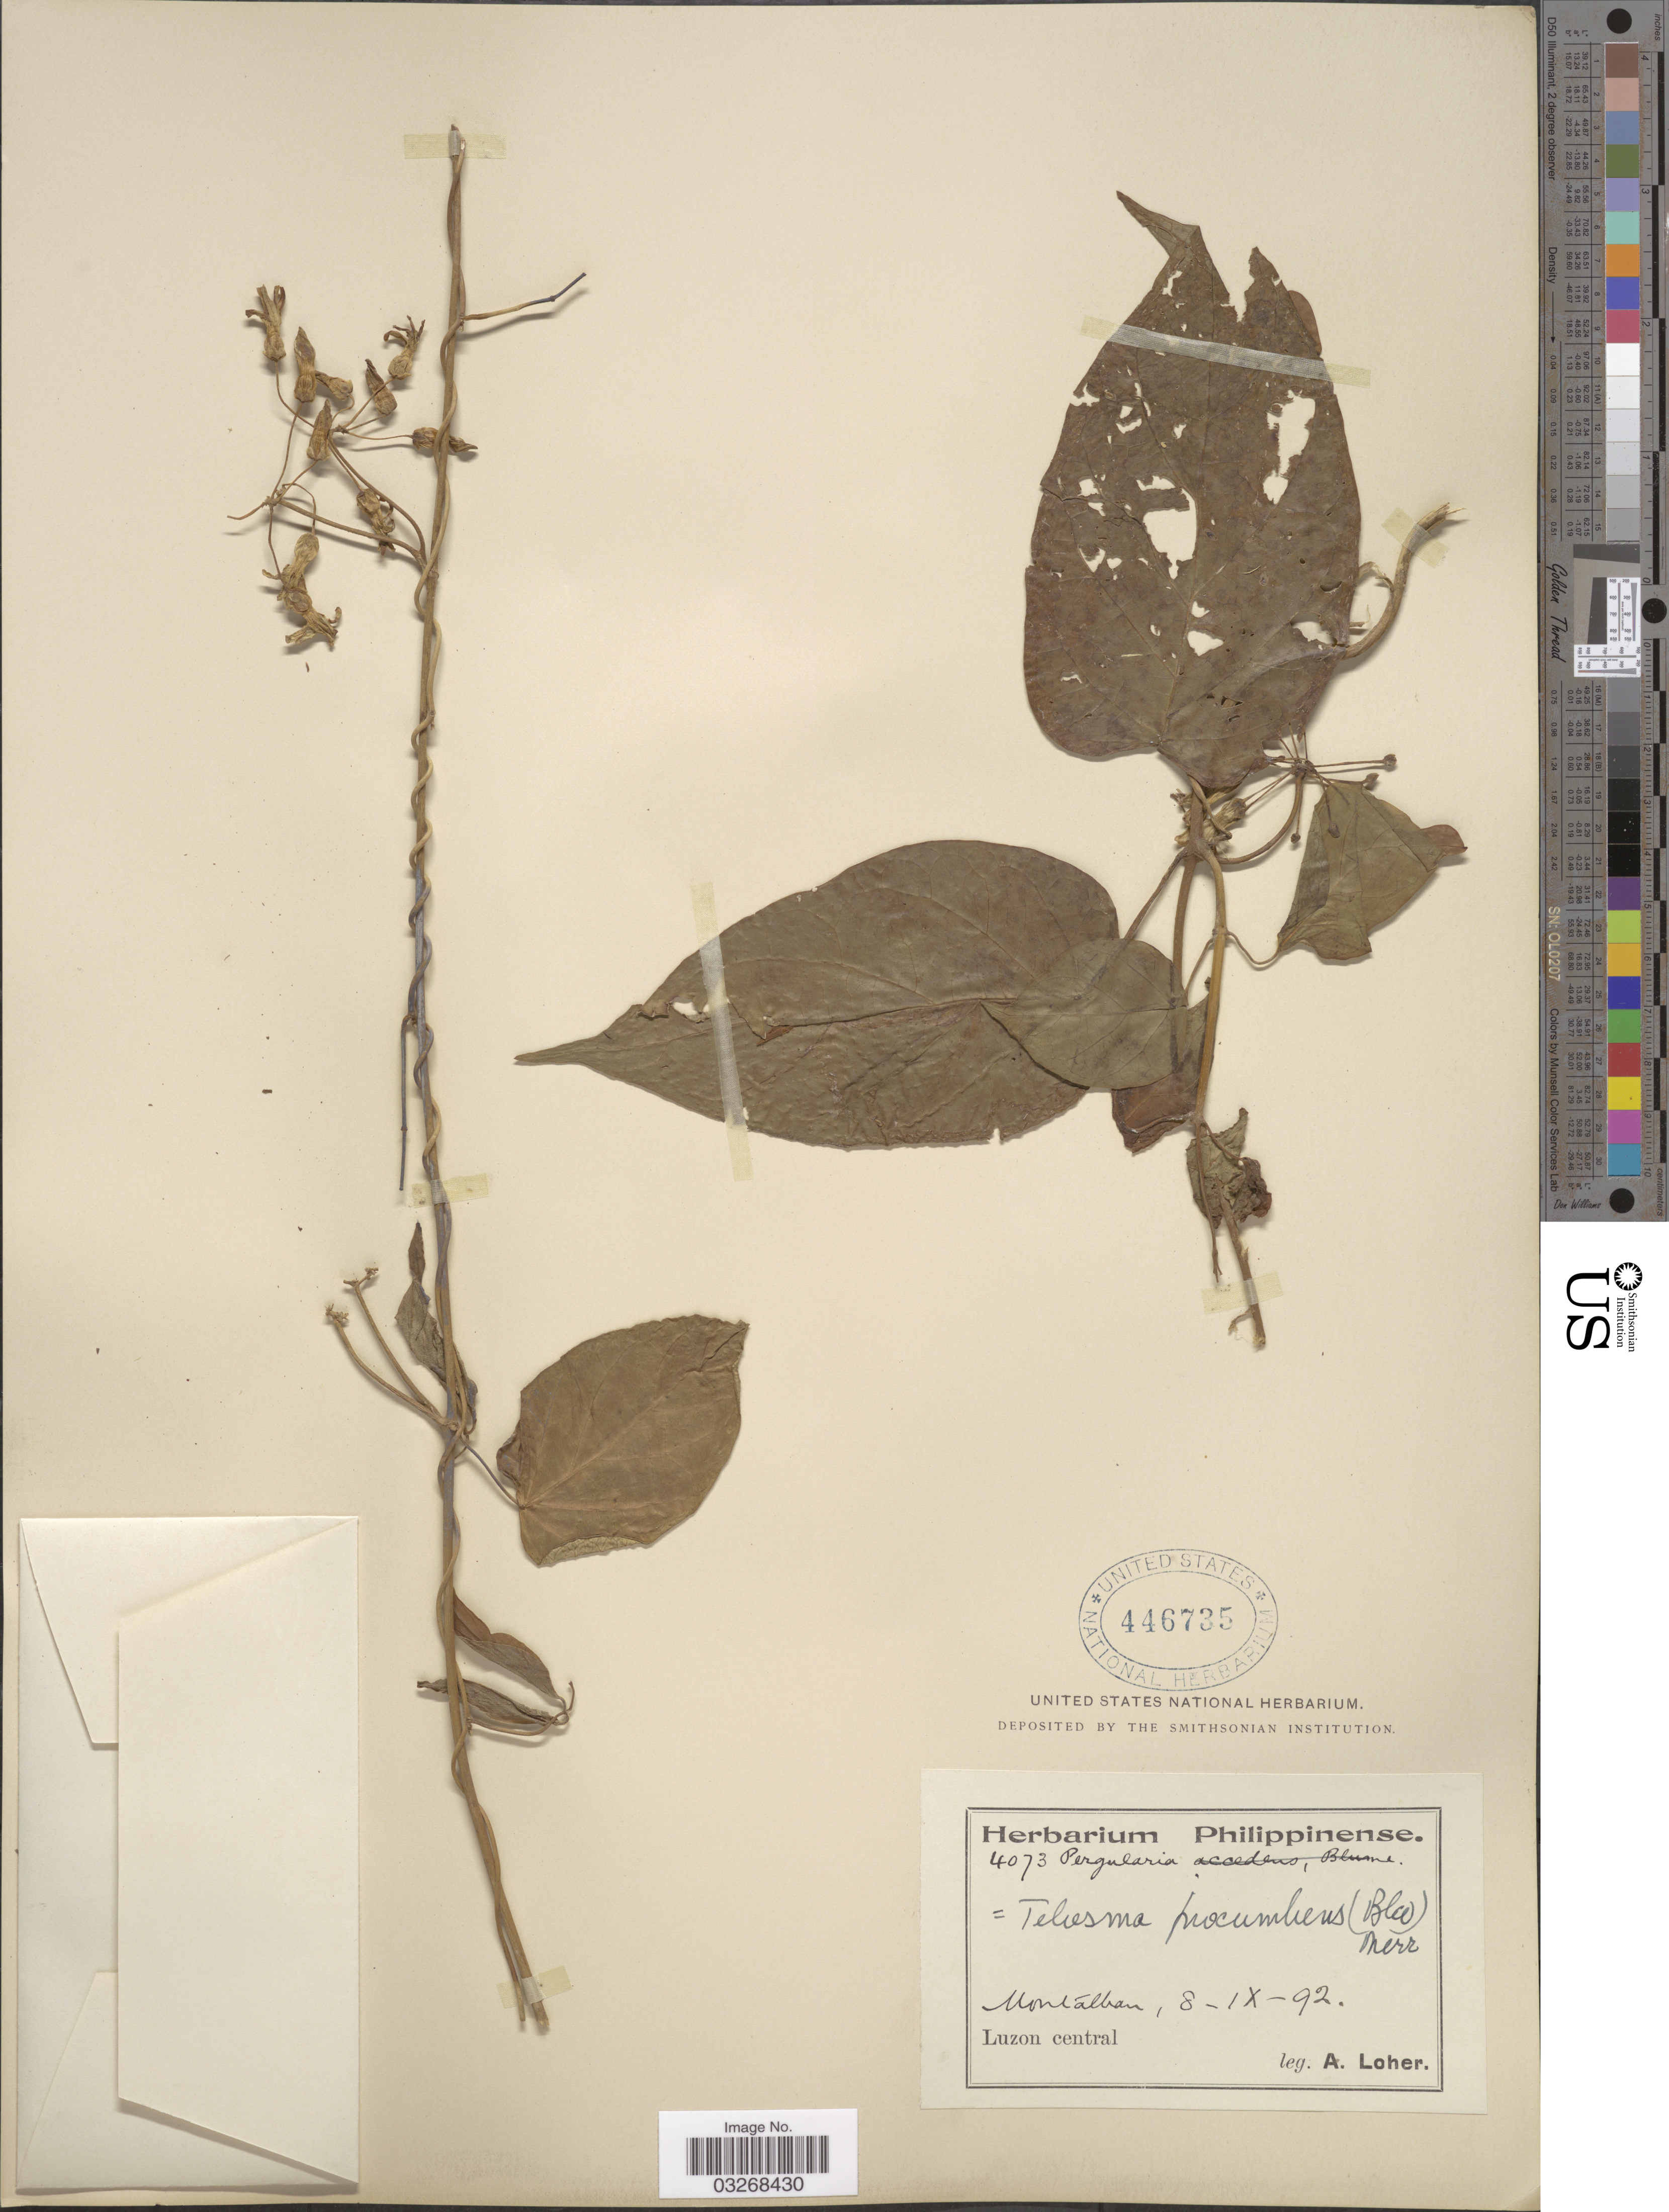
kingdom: Plantae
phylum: Tracheophyta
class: Magnoliopsida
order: Gentianales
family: Apocynaceae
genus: Telosma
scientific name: Telosma procumbens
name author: (Blanco) Merr.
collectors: A. Loher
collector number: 4073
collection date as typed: Transcribed d/m/y: 8/9/92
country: Philippines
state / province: Central Luzon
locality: Montalban. Luzon central.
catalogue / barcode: US 446735